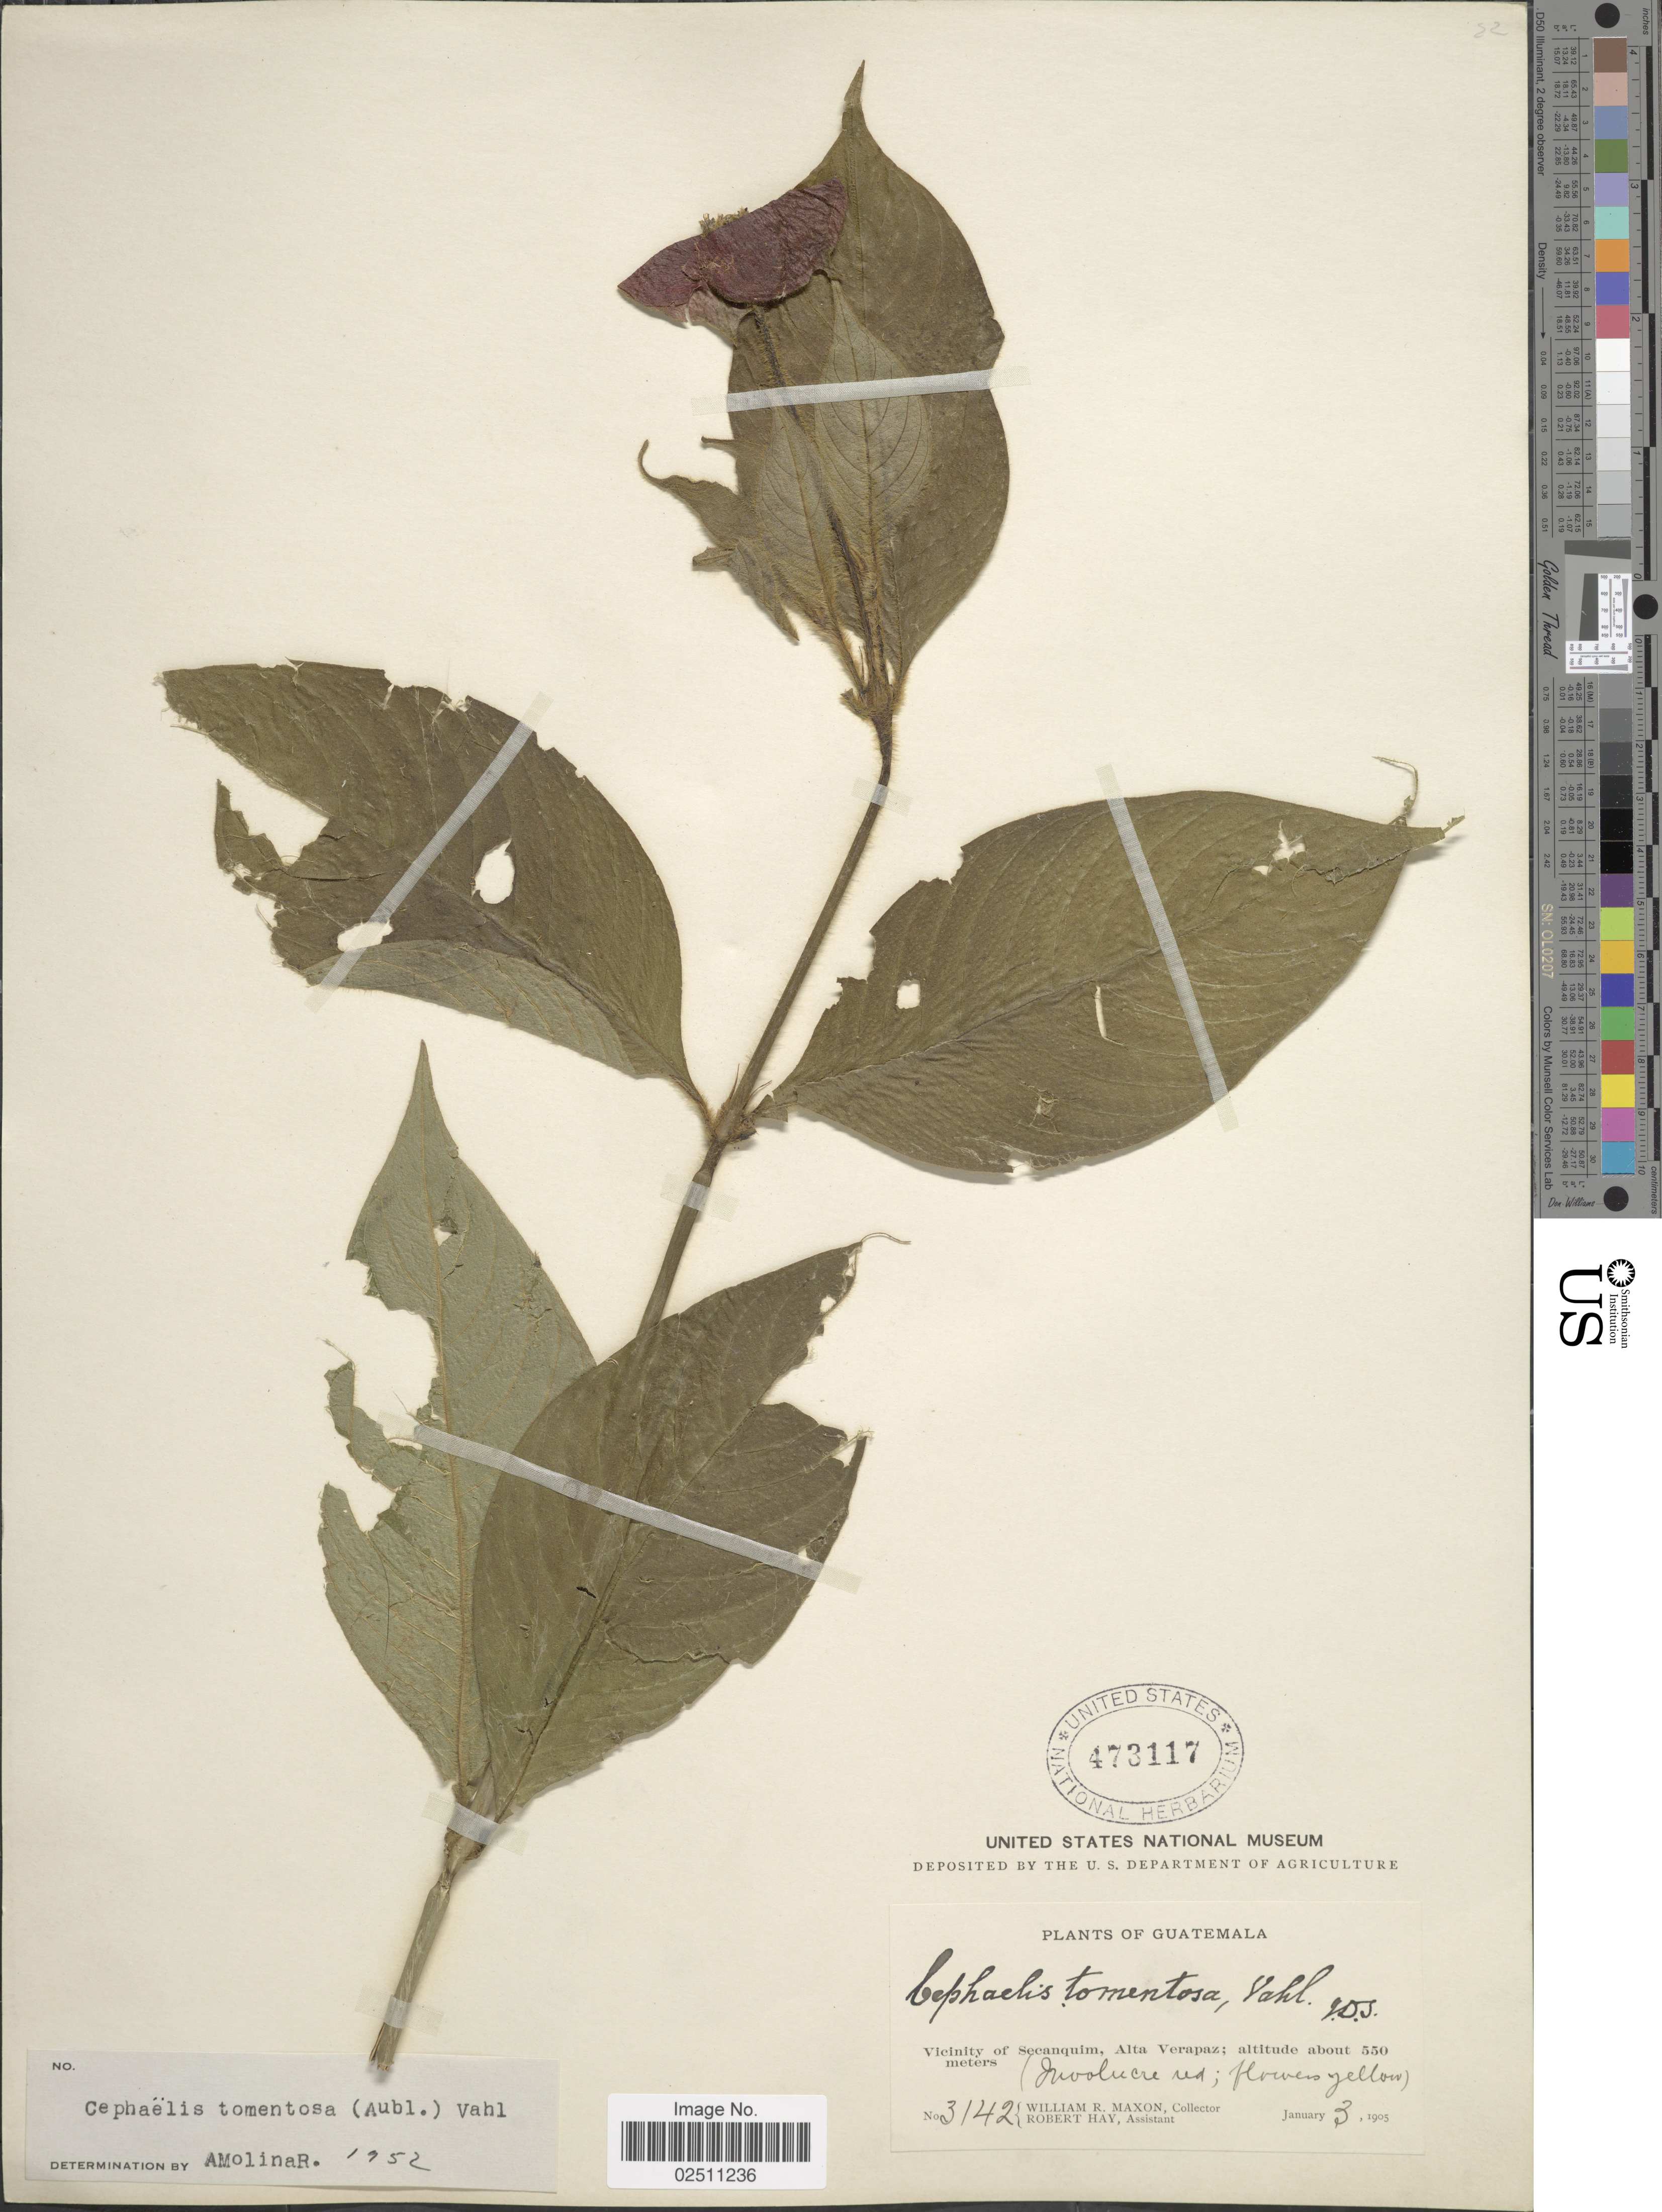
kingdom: Plantae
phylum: Tracheophyta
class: Magnoliopsida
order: Gentianales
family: Rubiaceae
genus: Psychotria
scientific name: Psychotria poeppigiana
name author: Müll. Arg.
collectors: W. R. Maxon & R. Hay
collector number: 3142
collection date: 1905-01-03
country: Guatemala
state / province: Alta Verapaz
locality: Vicinity of Secanquim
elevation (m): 550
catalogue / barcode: US 473117